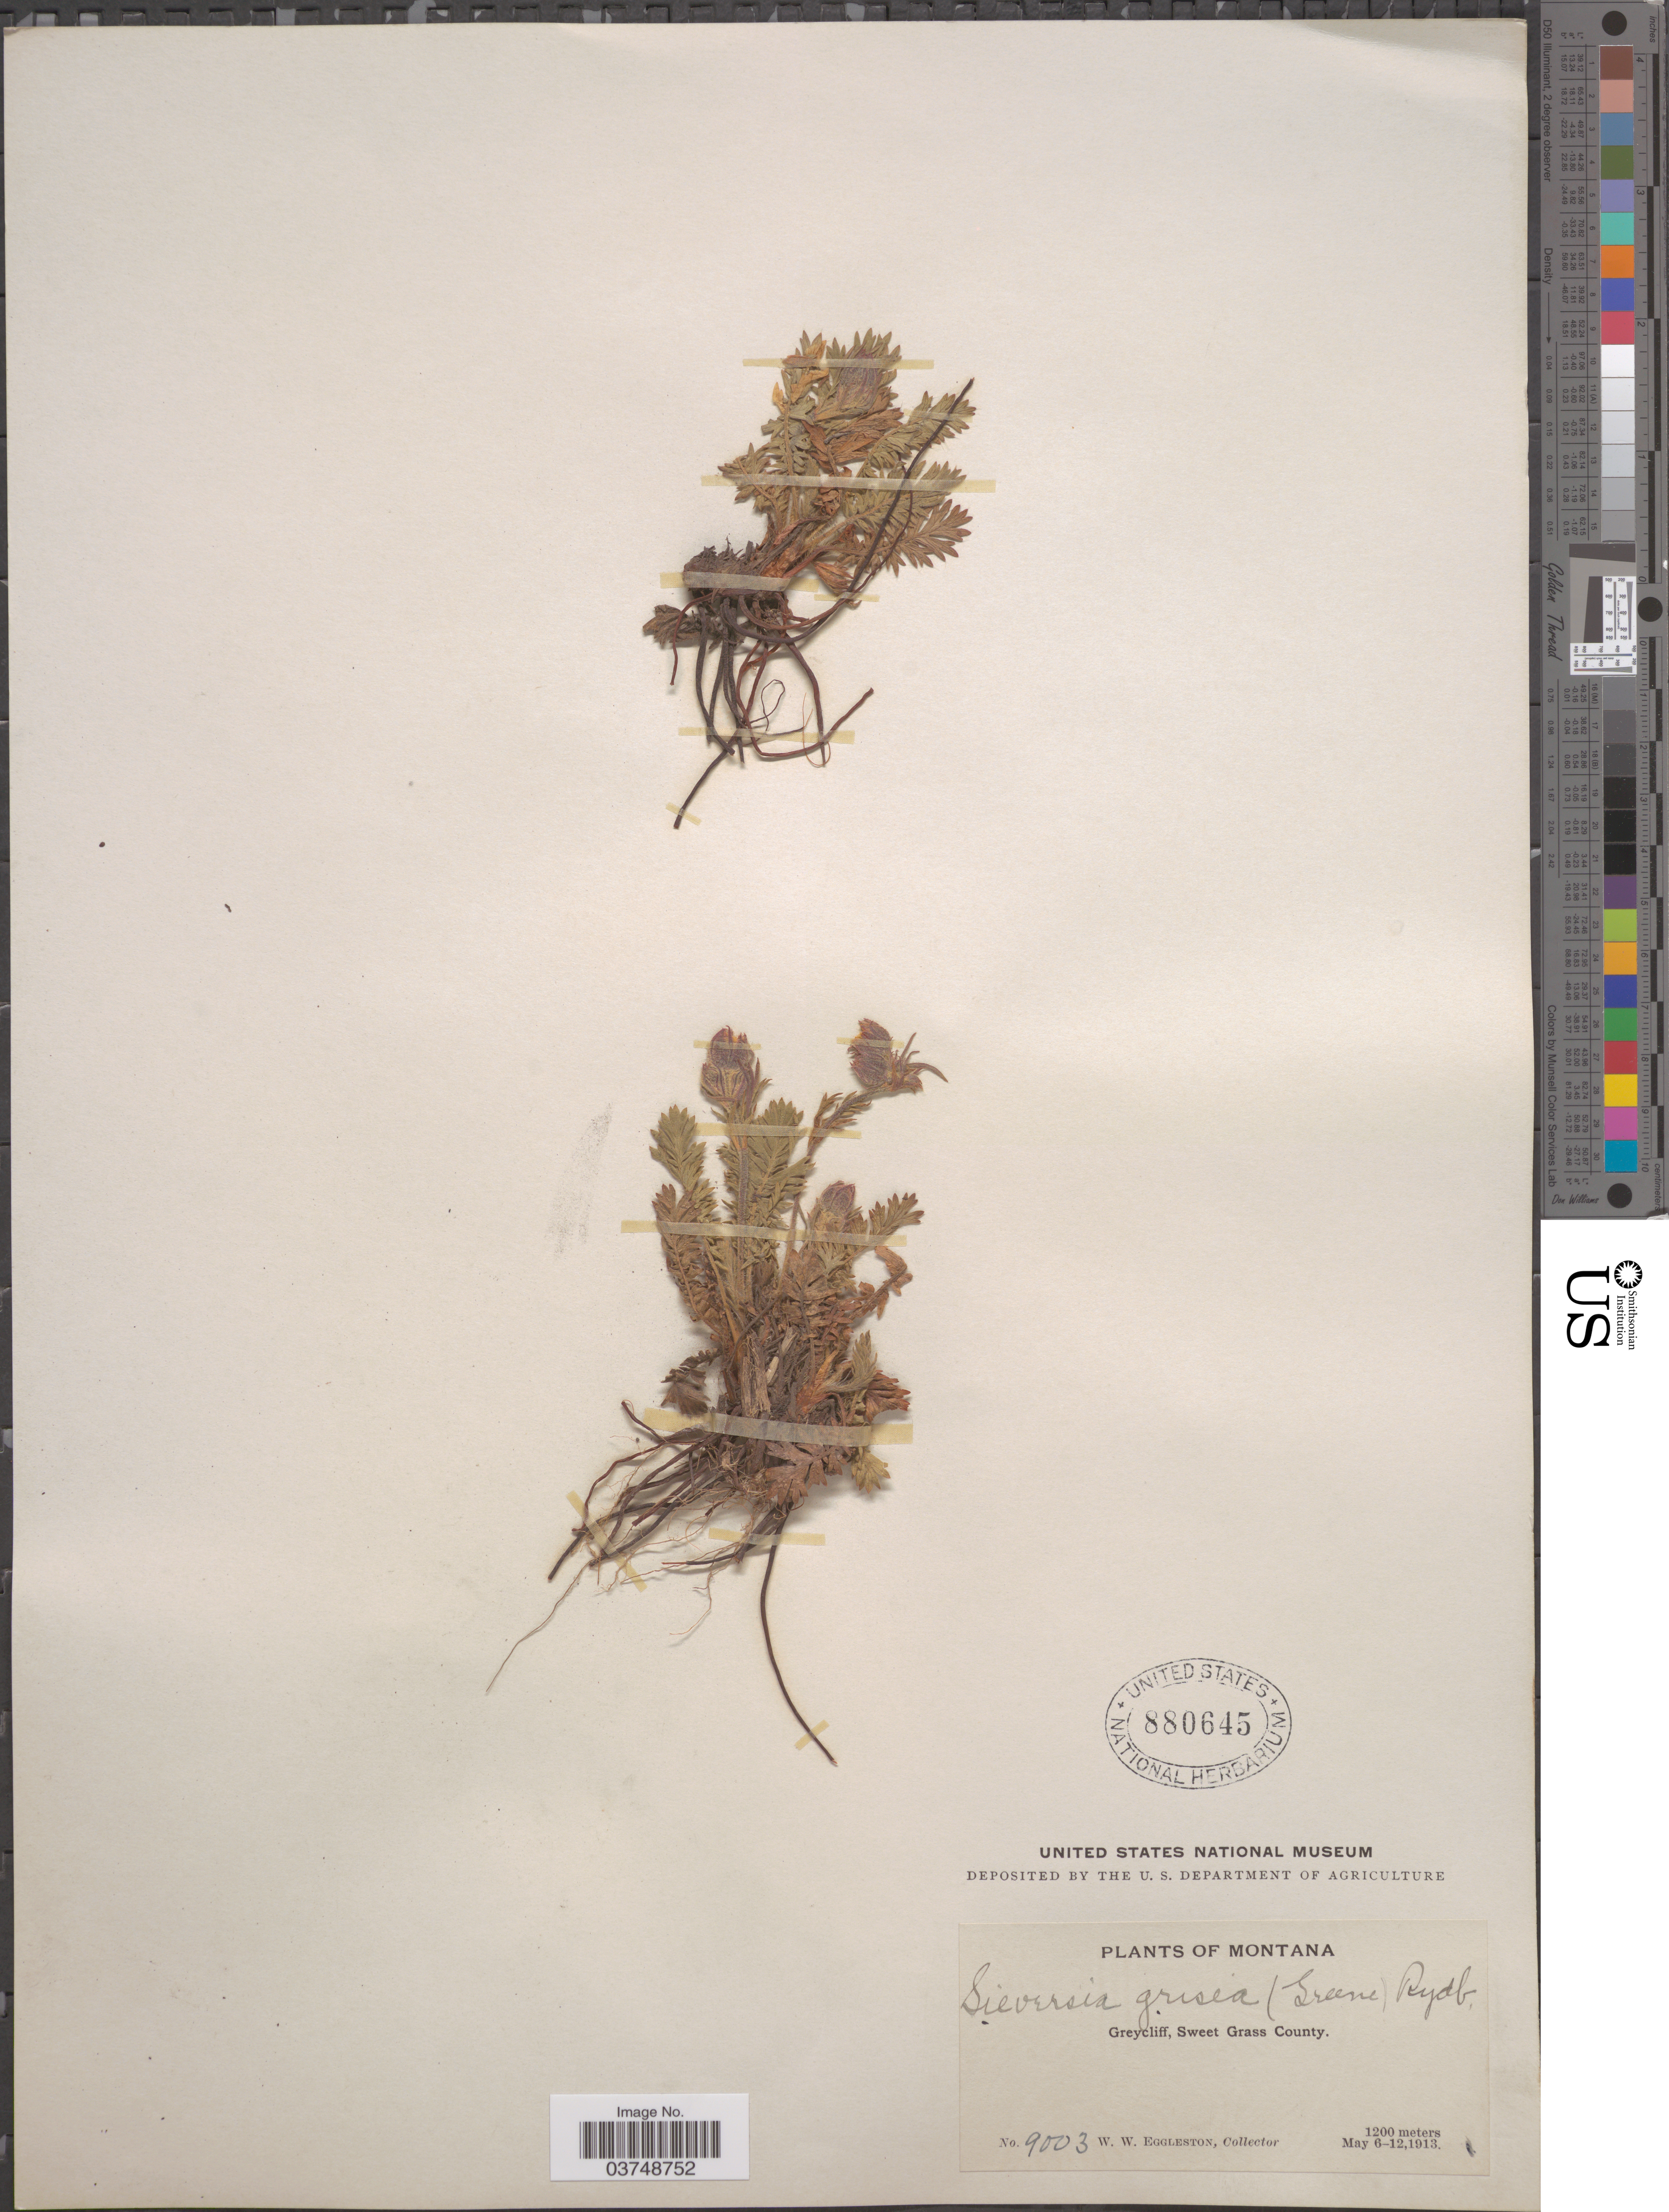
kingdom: Plantae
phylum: Tracheophyta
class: Magnoliopsida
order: Rosales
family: Rosaceae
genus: Geum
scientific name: Geum triflorum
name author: Pursh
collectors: W. W. Eggleston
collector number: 9003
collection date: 1913-05-06/1913-05-12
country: United States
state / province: Montana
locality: Greycliff, Sweet Grass County.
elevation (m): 1200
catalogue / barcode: US 880645